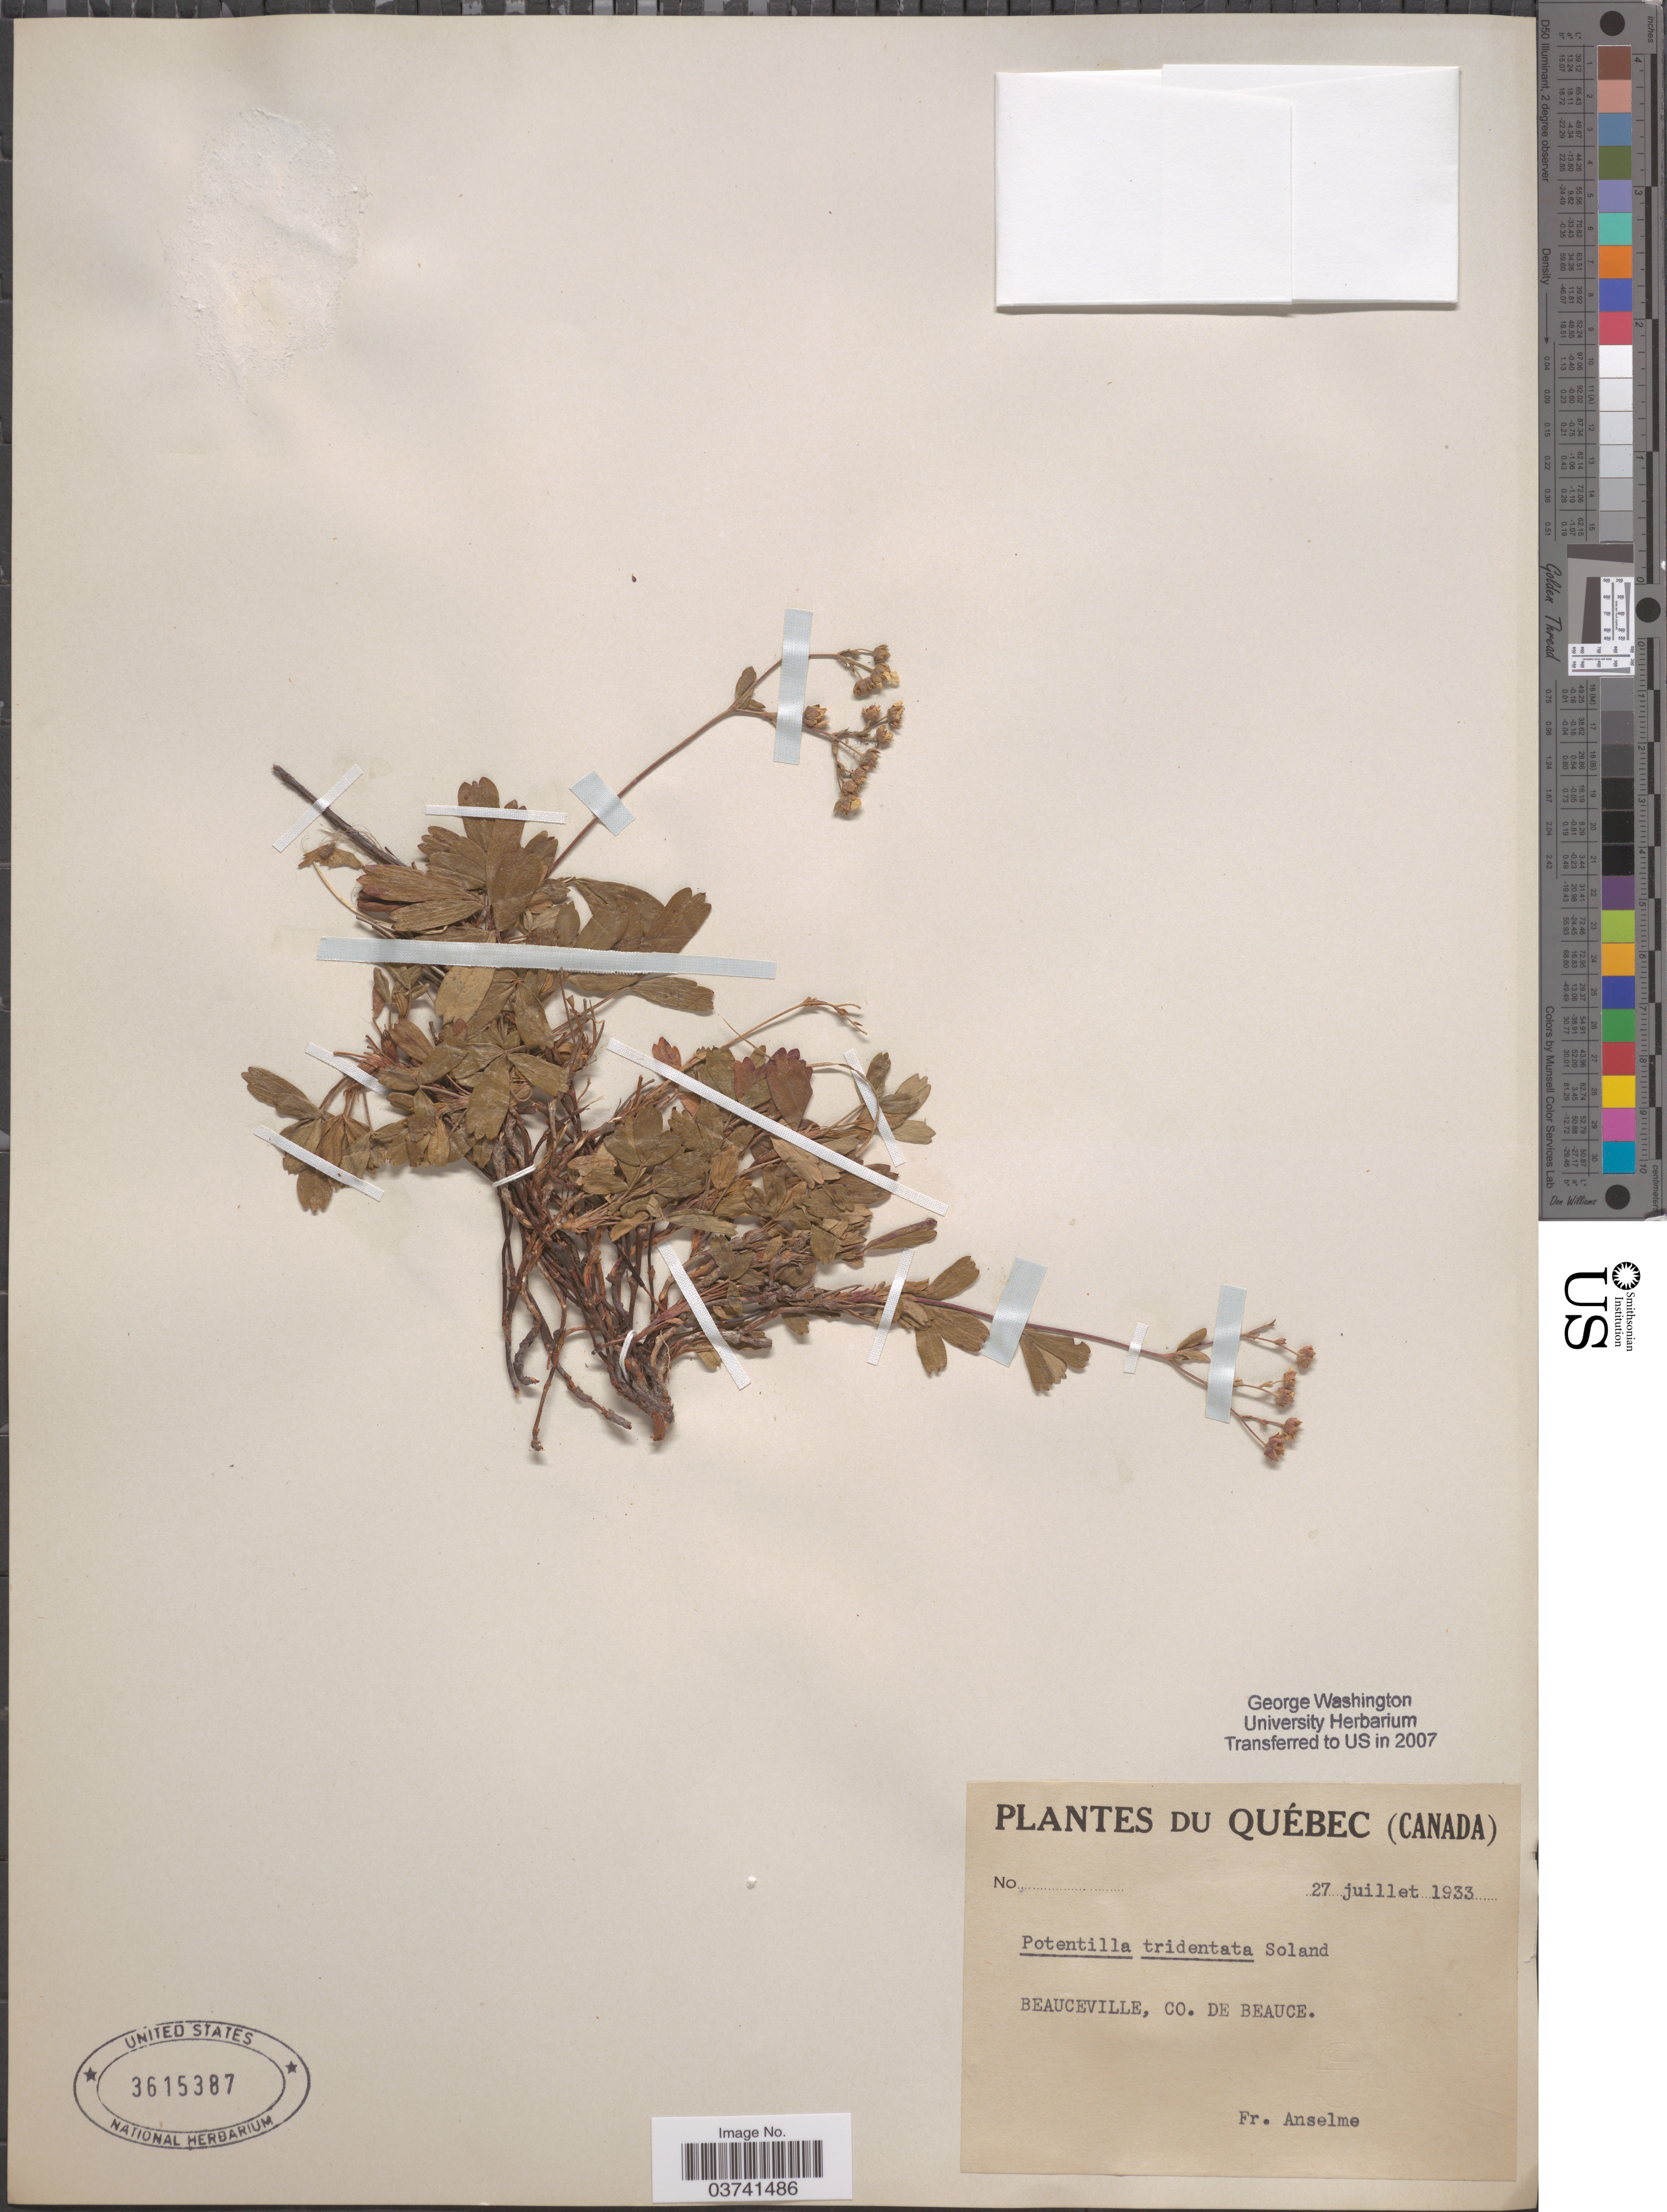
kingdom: Plantae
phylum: Tracheophyta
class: Magnoliopsida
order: Rosales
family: Rosaceae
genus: Potentilla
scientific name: Potentilla tridentata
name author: Aiton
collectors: Anselme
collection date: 1933-07-27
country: Canada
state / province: Quebec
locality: Beauceville, Co. de Beauce.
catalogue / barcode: US 3615387